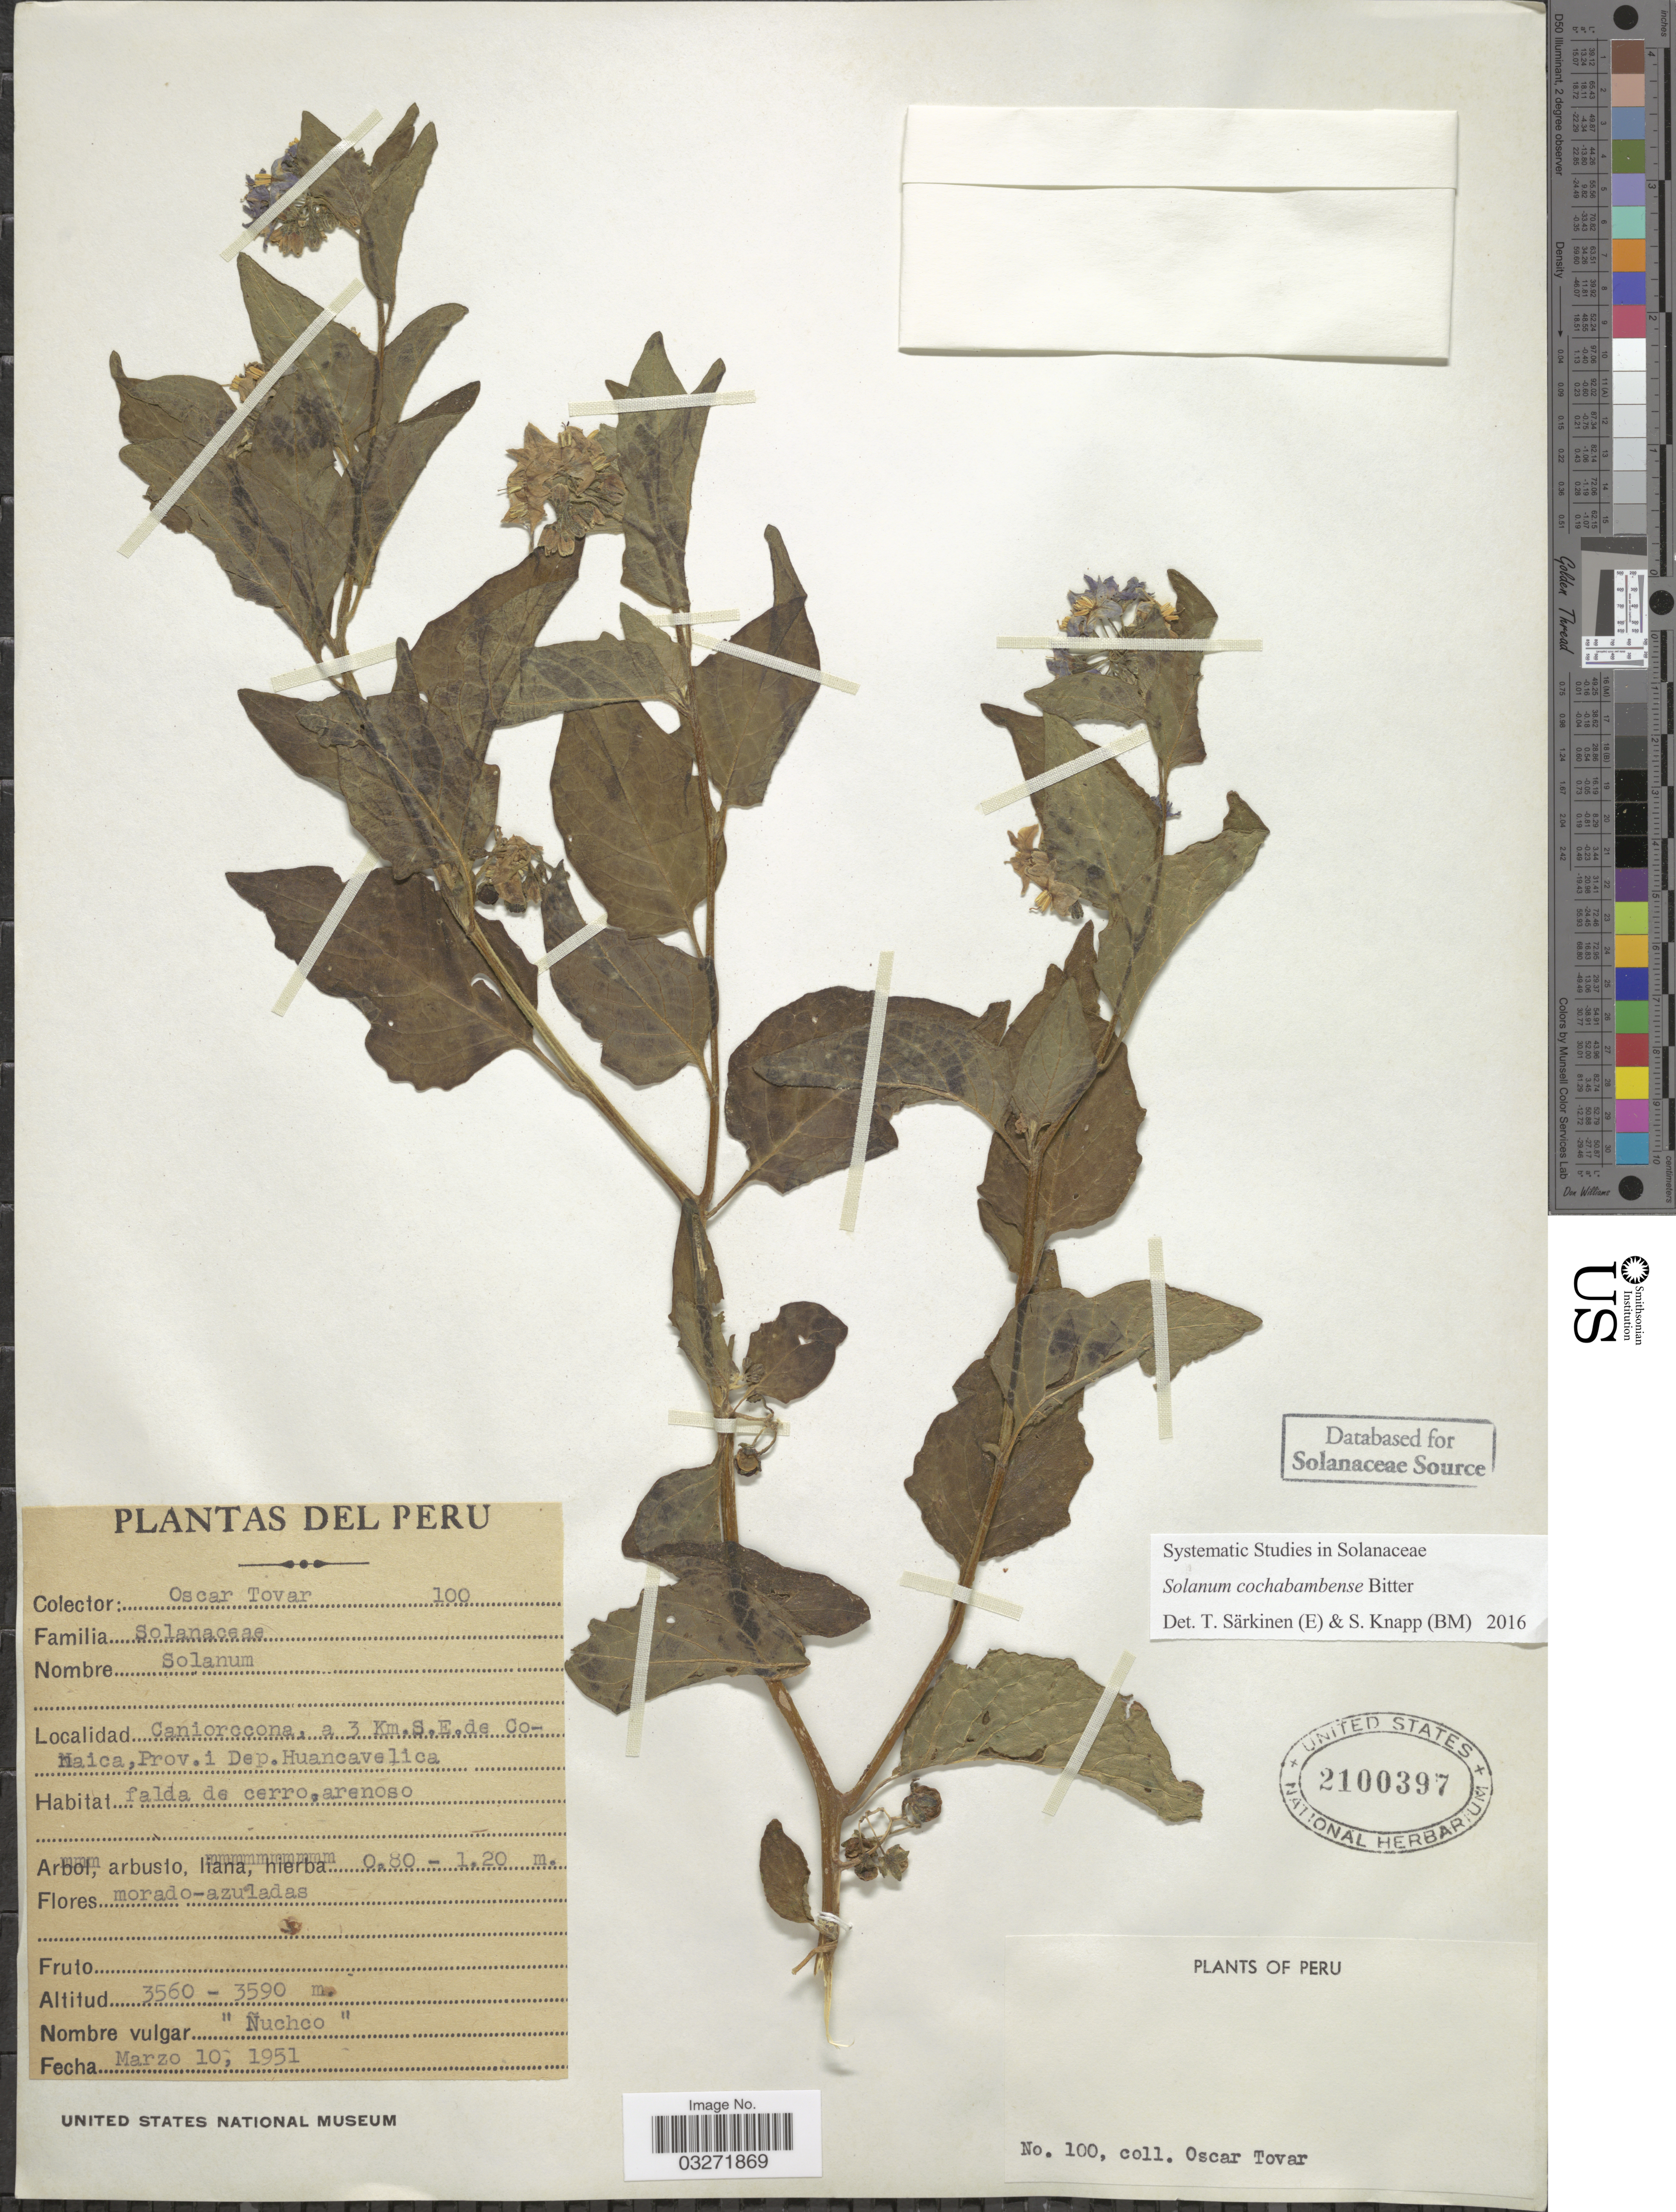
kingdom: Plantae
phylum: Tracheophyta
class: Magnoliopsida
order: Solanales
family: Solanaceae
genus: Solanum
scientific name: Solanum cochabambense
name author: Bitter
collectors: Ó. Tovar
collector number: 100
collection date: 1951-03-10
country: Peru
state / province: Huancavelica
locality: Caniorccona, a 3 Km. S.E. de Comaica, Prov. i Dep. Huancavelica.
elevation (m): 3560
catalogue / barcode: US 2100397